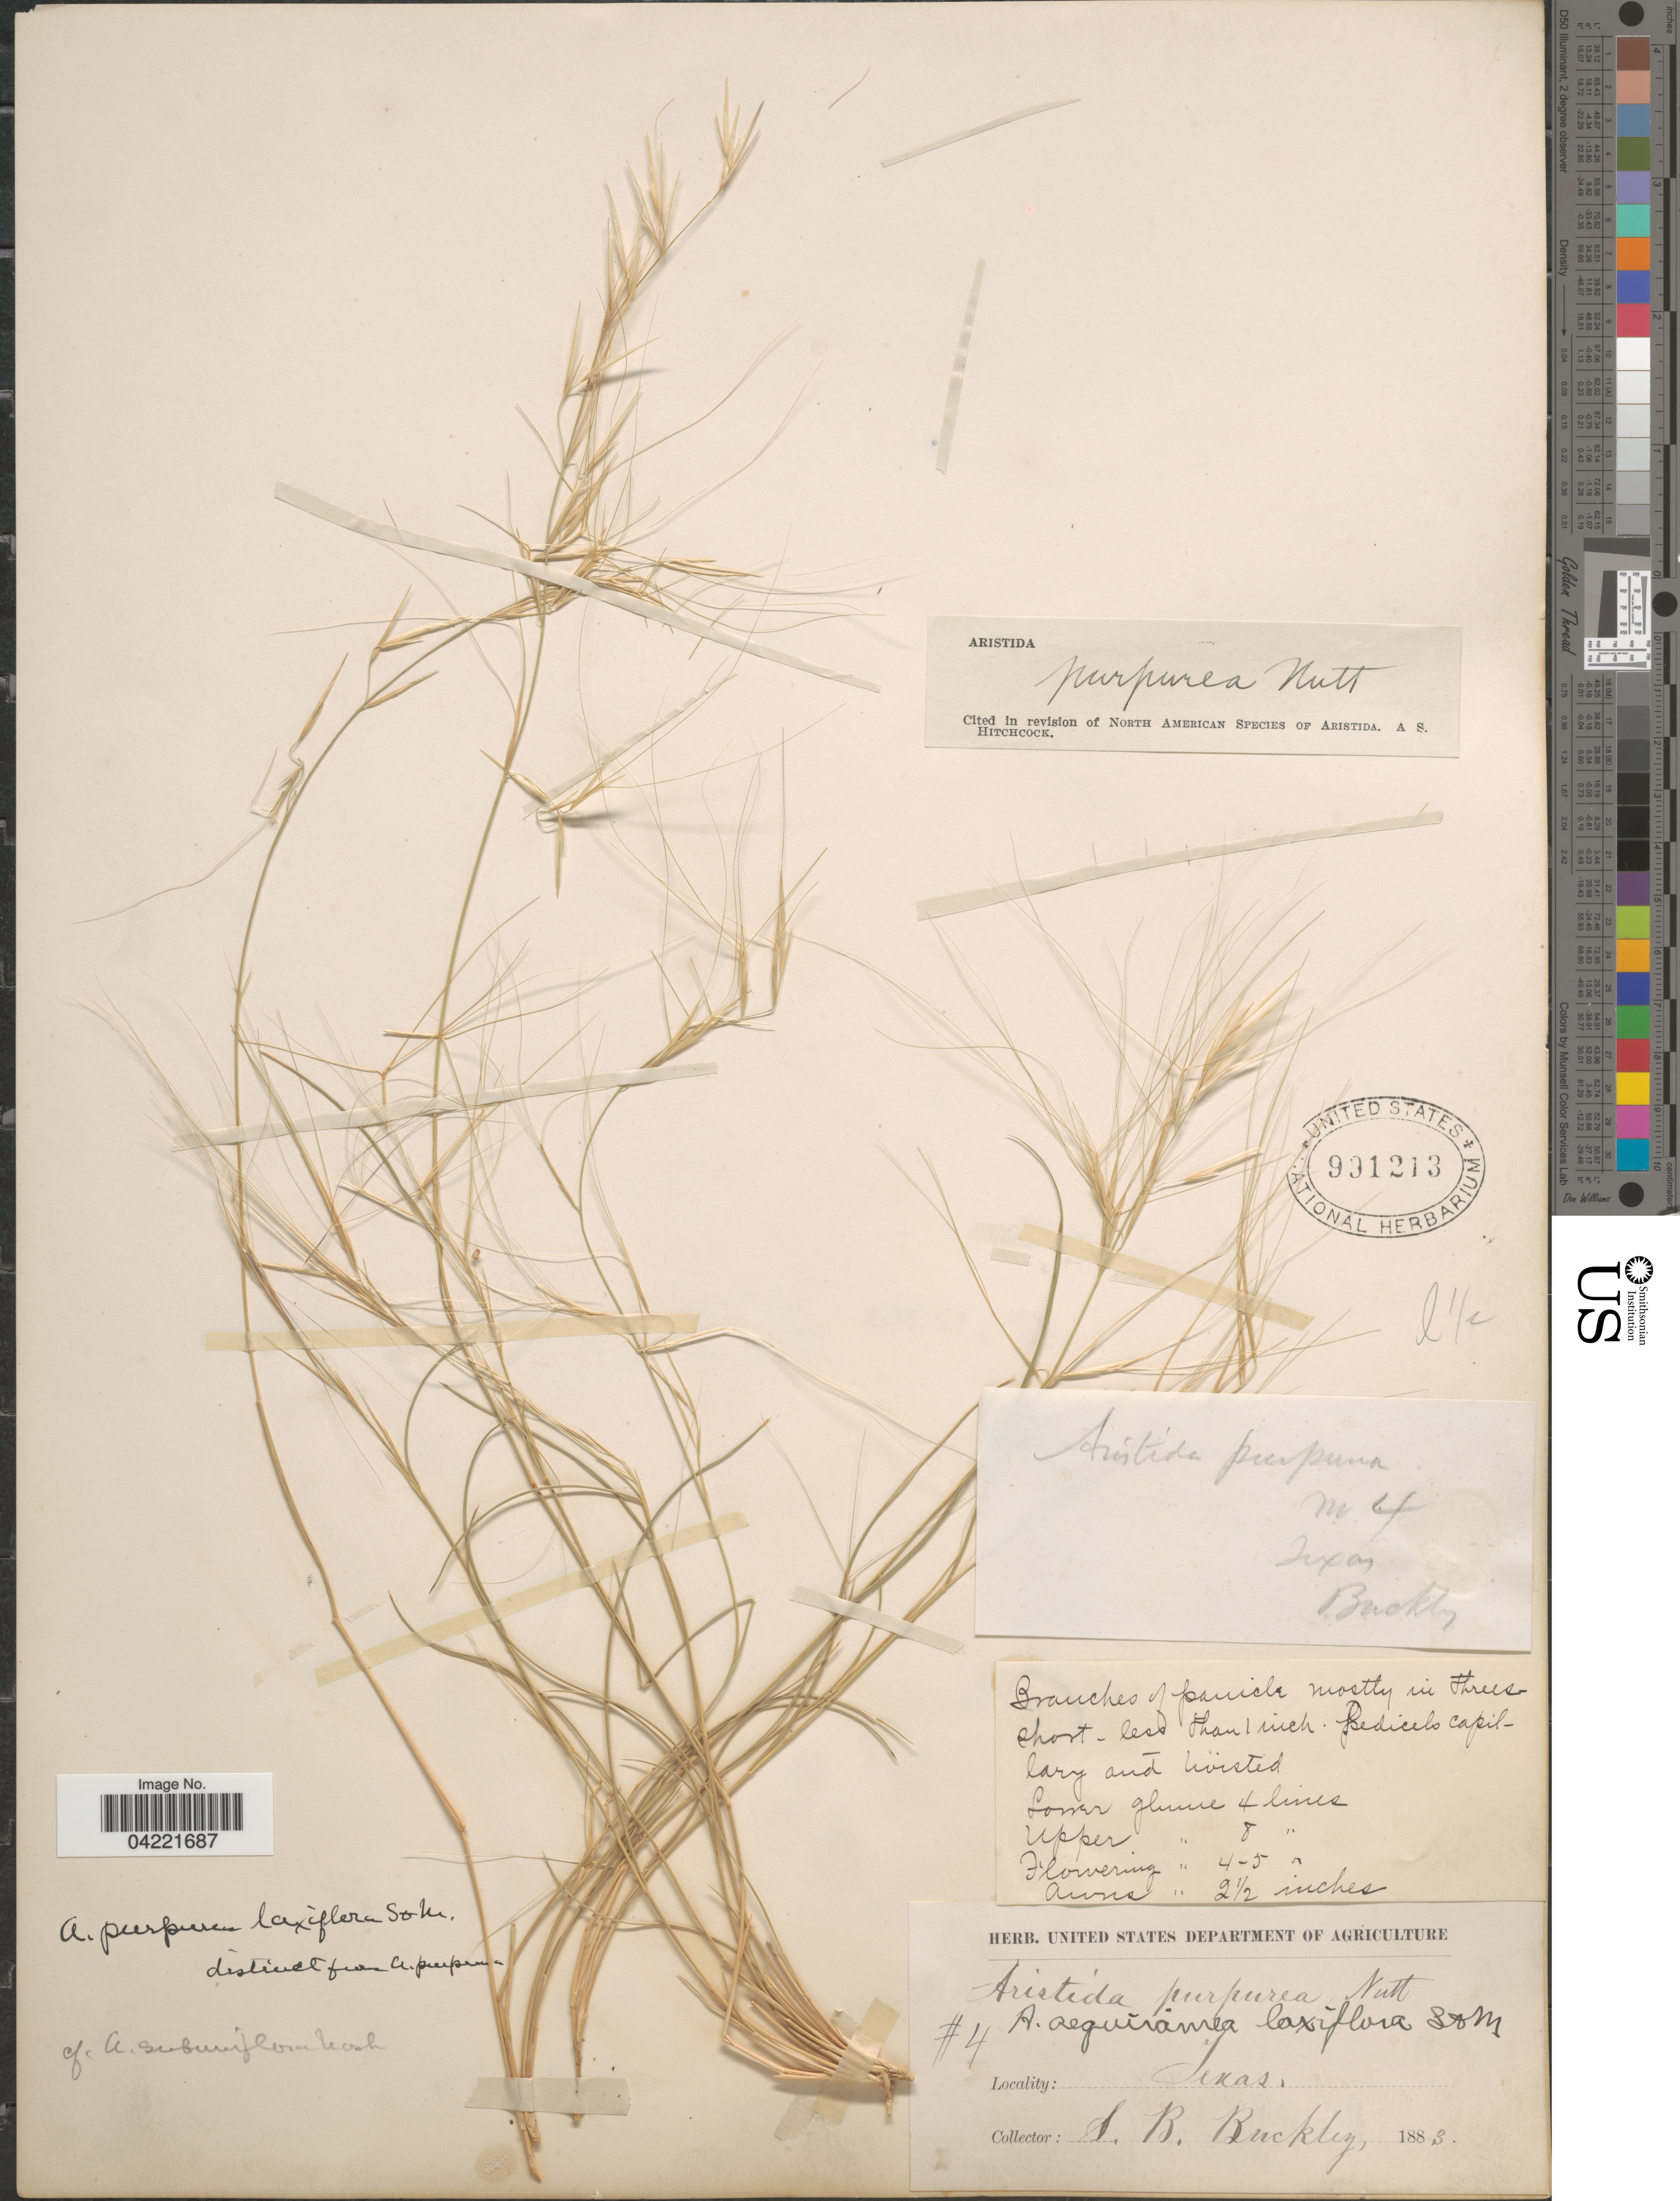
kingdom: Plantae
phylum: Tracheophyta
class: Liliopsida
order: Poales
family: Poaceae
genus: Aristida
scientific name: Aristida purpurea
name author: Nutt.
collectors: S. B. Buckley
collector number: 4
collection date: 1883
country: United States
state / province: Texas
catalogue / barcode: US 991213